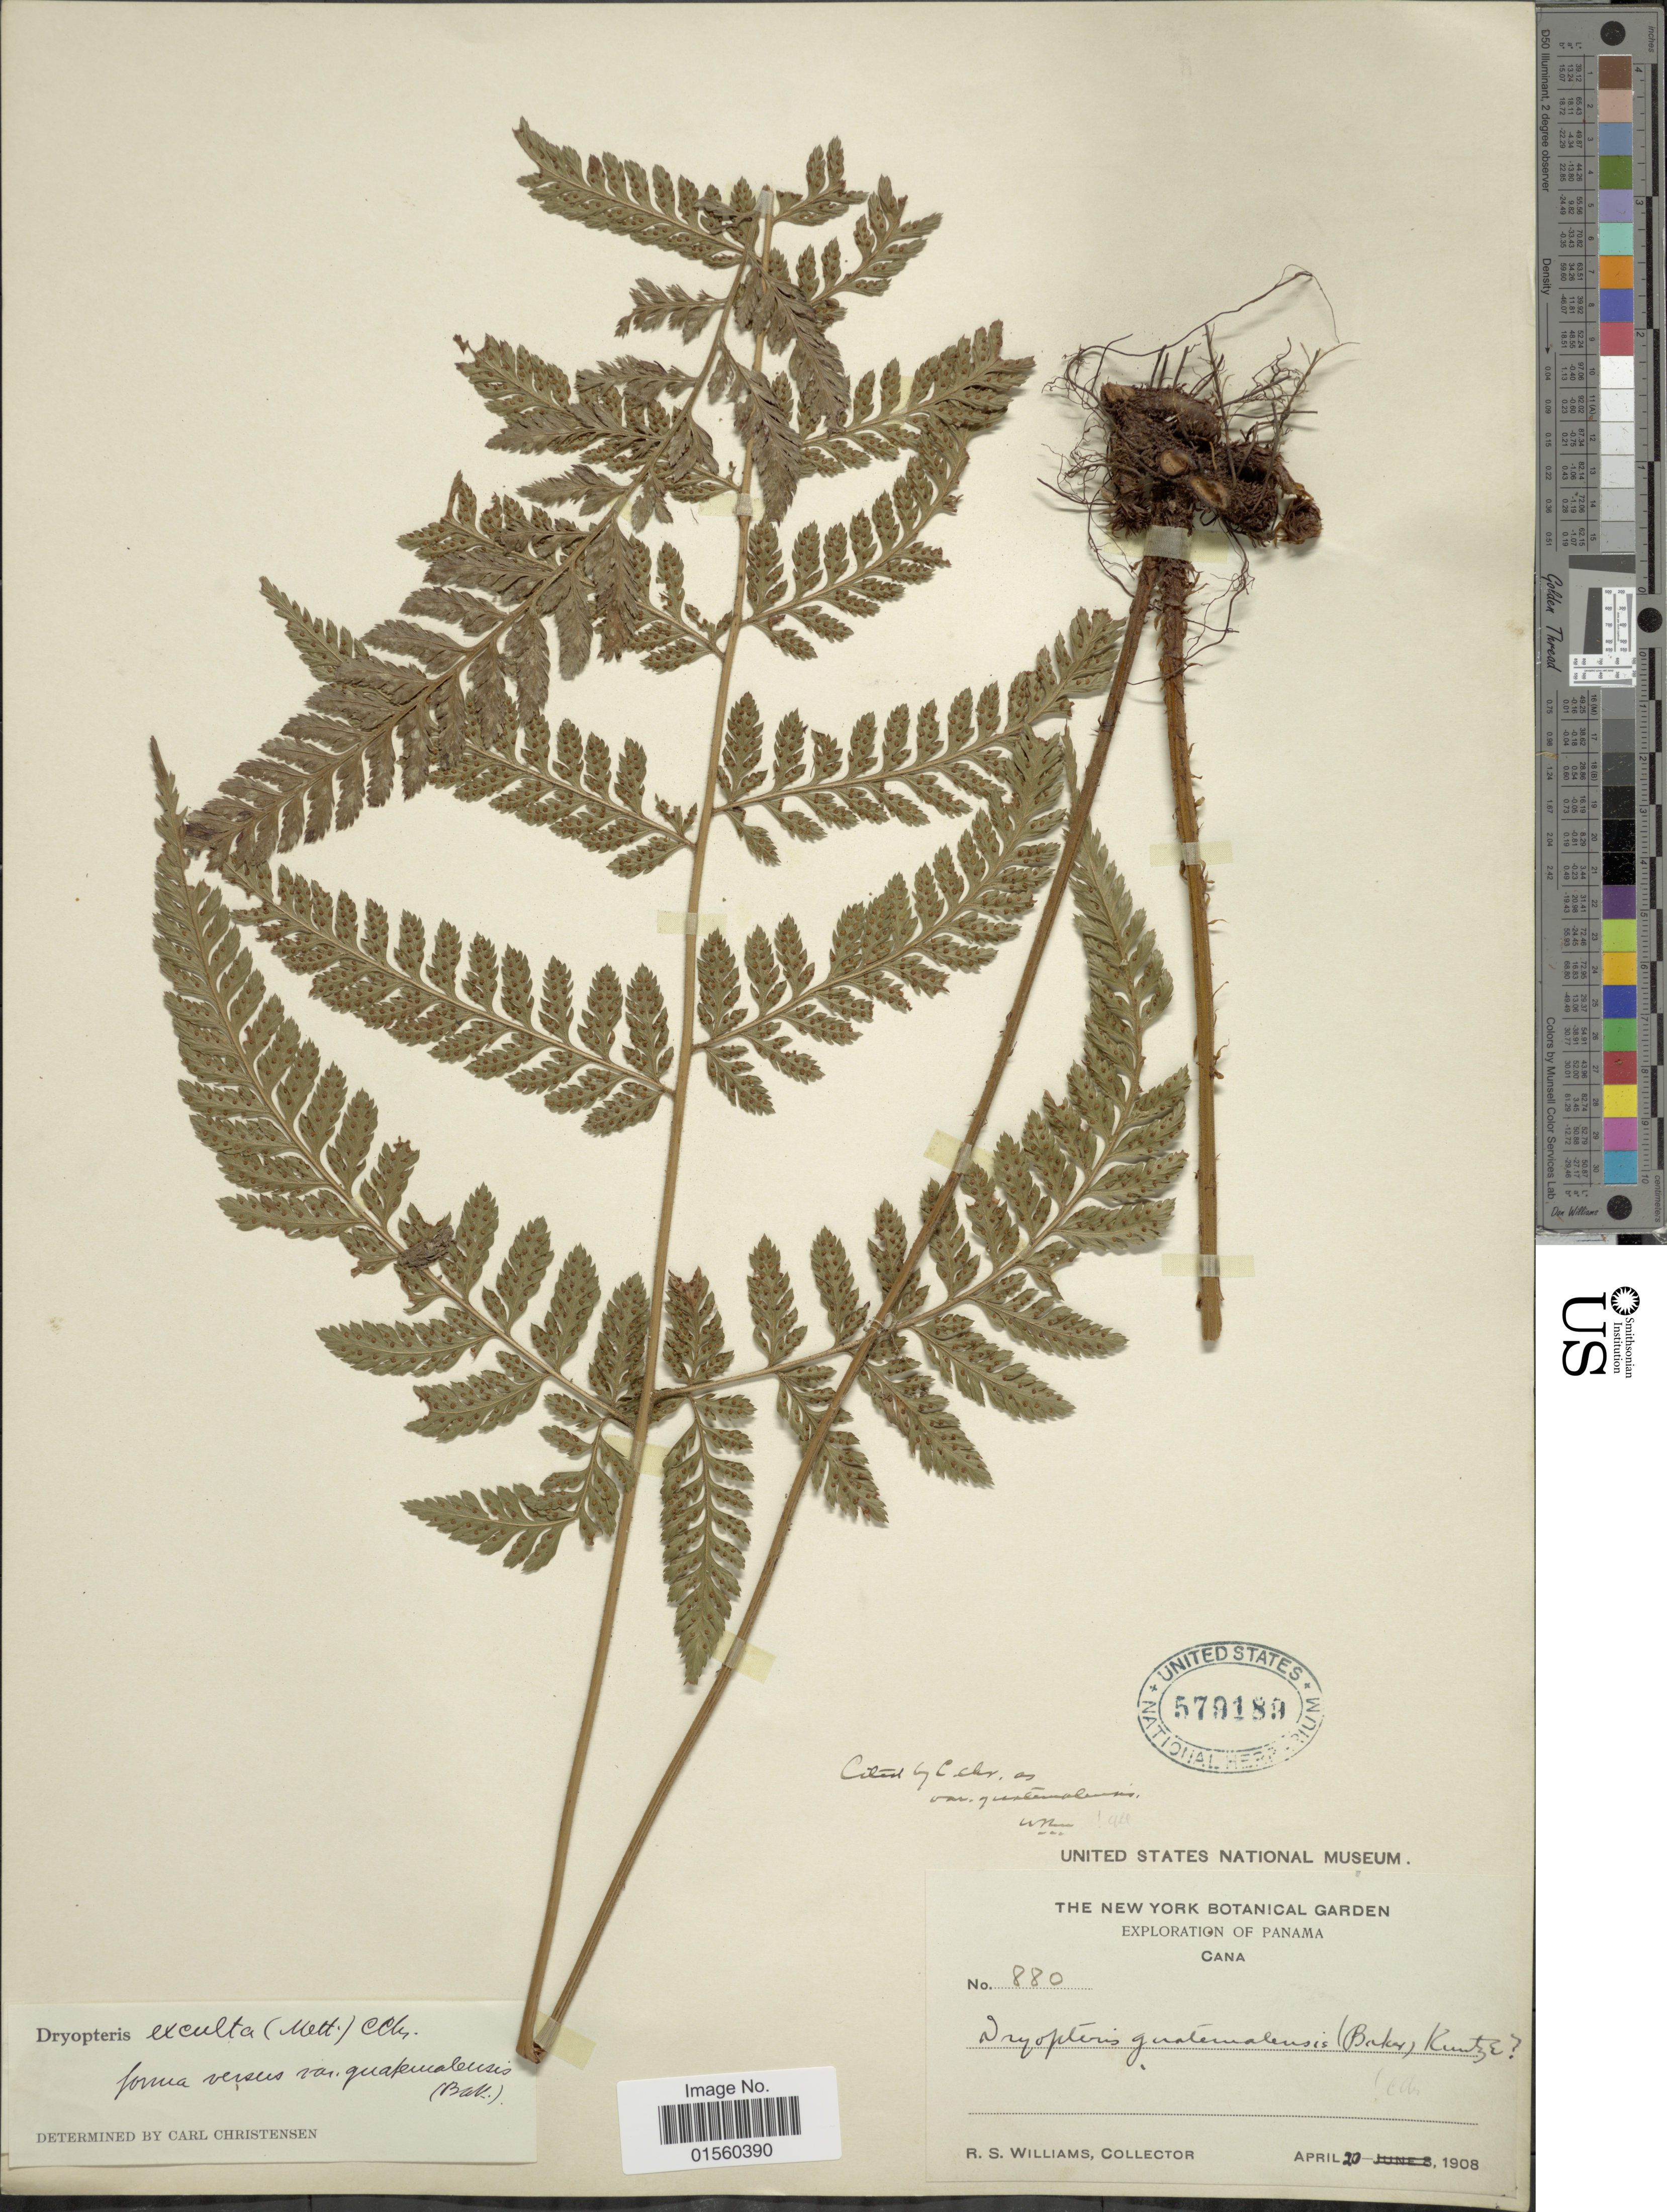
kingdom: Plantae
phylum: Tracheophyta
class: Polypodiopsida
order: Polypodiales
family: Dryopteridaceae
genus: Parapolystichum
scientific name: Parapolystichum excultum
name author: (Mett.) Labiak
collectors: R. S. Williams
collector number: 880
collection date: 1908-04-20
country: Panama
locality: Cana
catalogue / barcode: US 579189